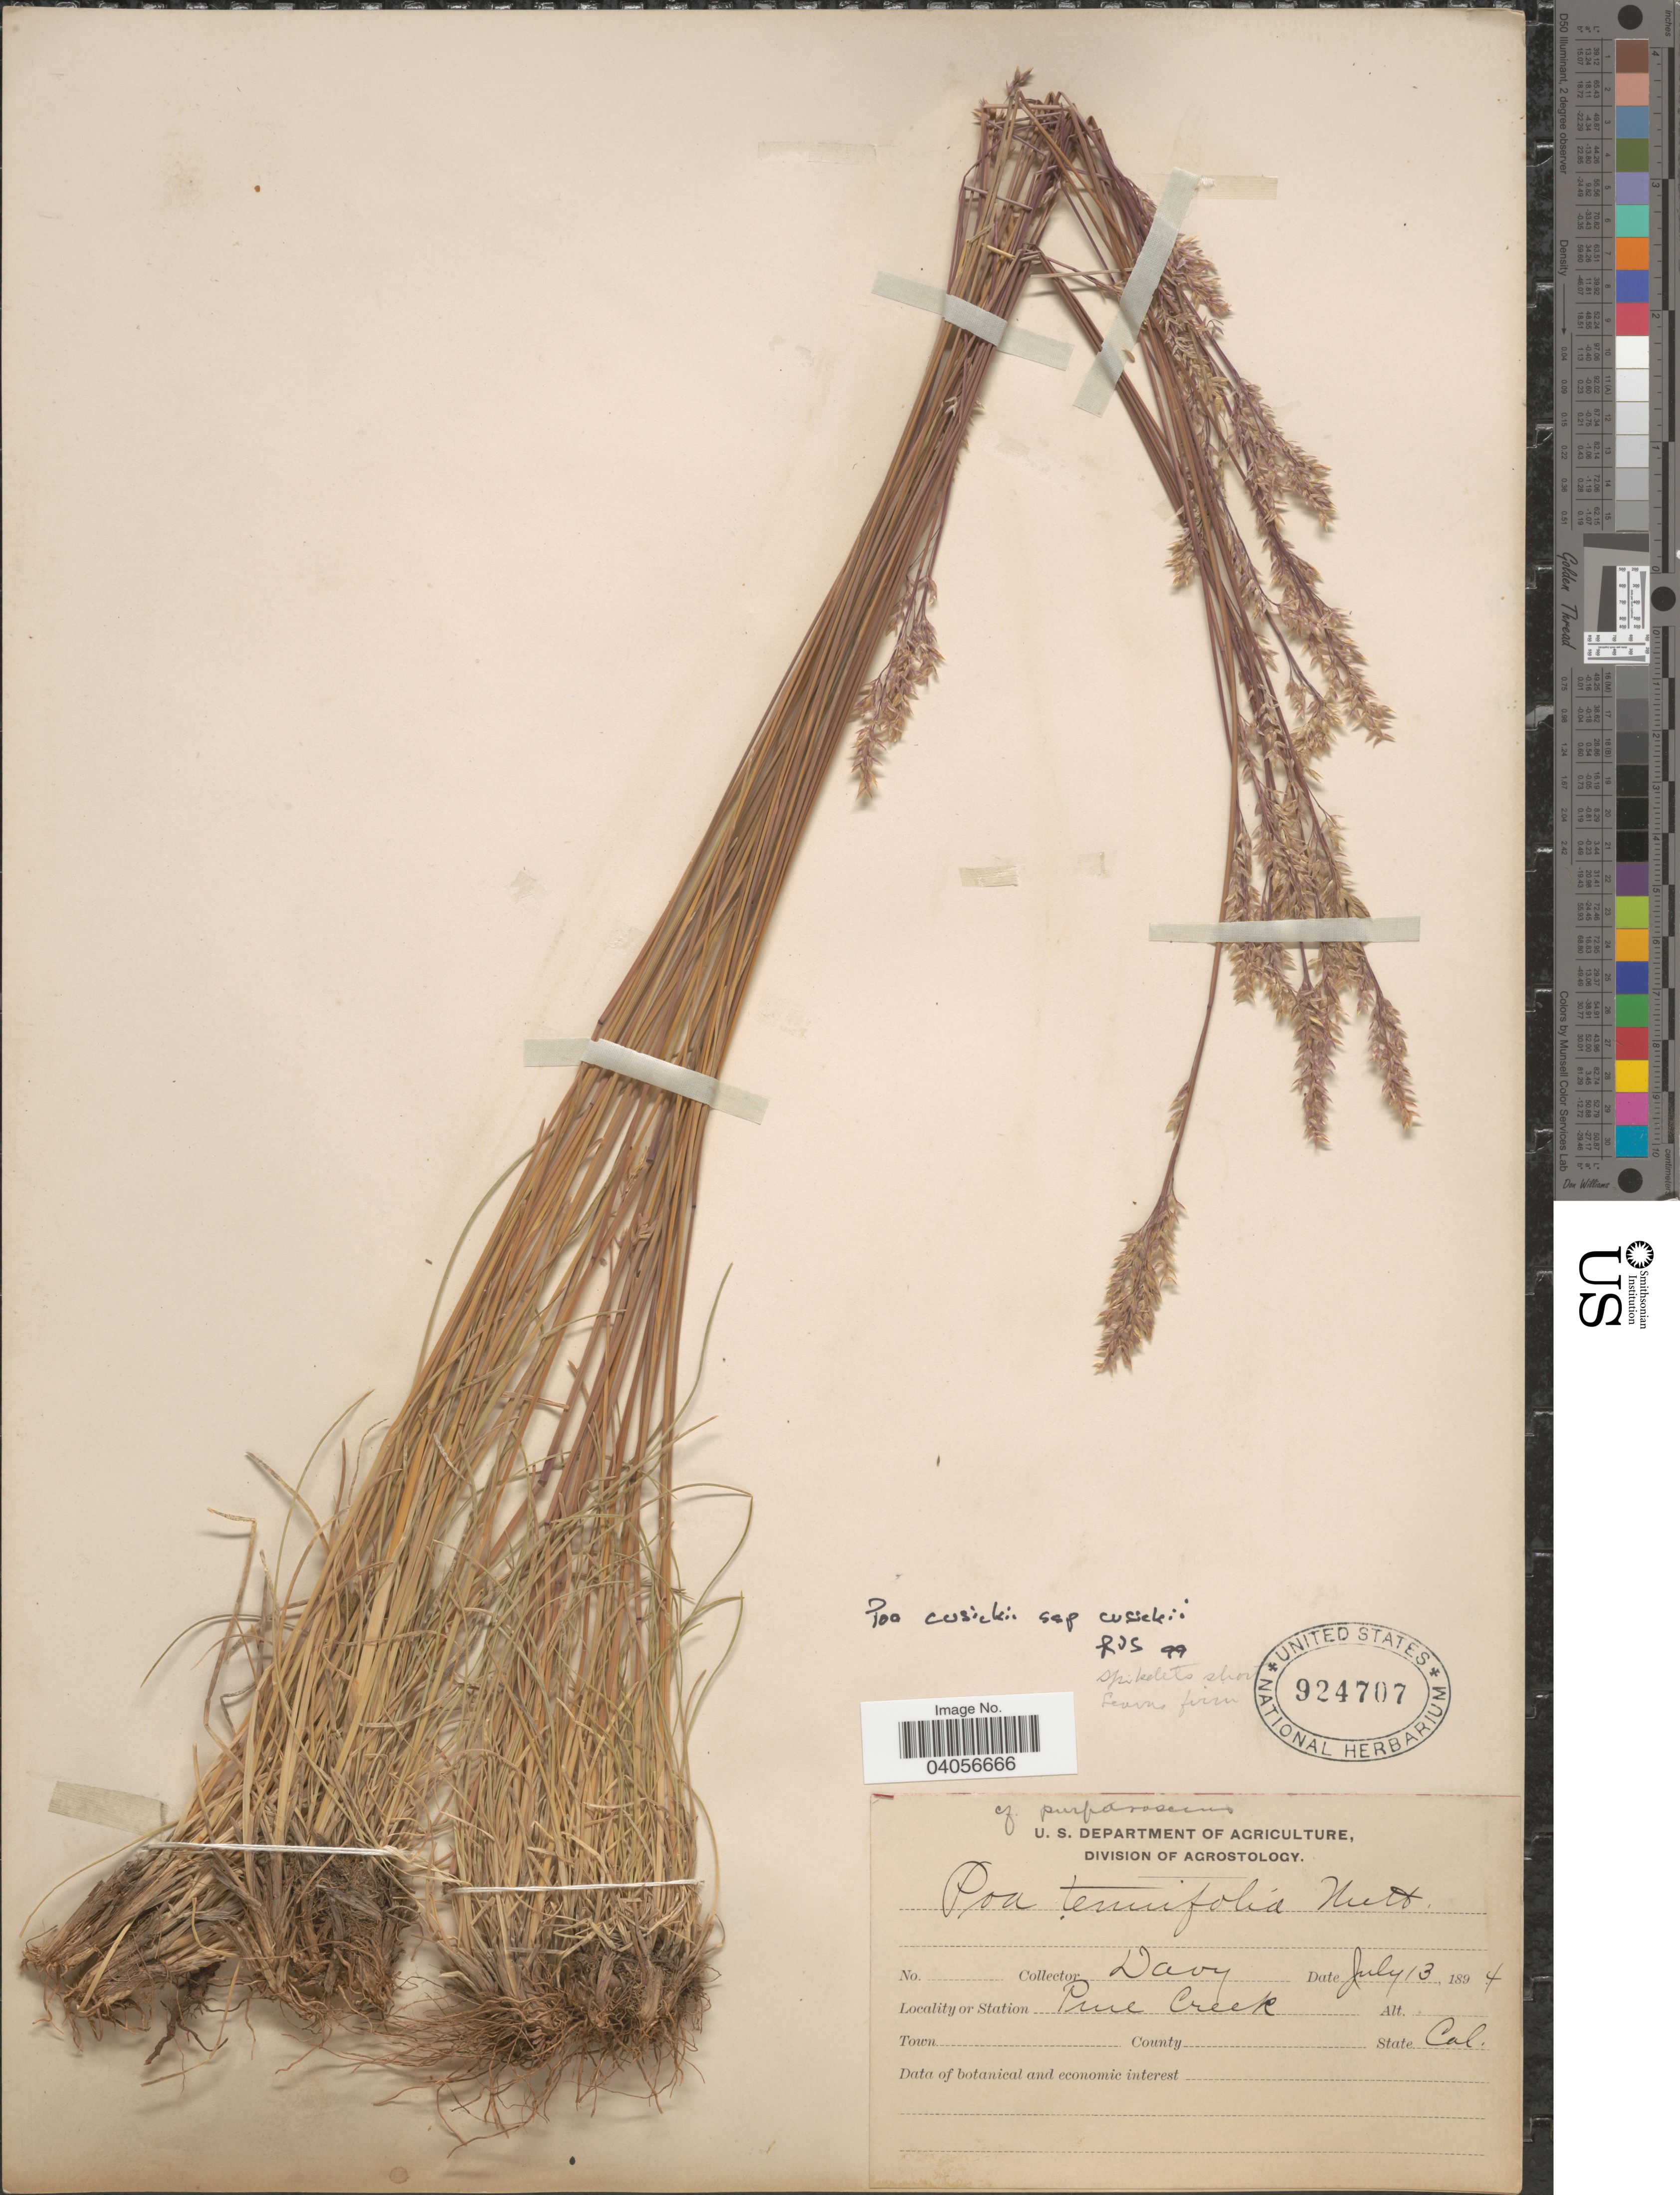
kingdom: Plantae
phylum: Tracheophyta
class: Liliopsida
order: Poales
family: Poaceae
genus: Poa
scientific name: Poa cusickii subsp. cusickii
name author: Vasey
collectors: Davy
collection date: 1894-07-13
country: United States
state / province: California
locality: Station Pine Creek.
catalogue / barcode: US 924707